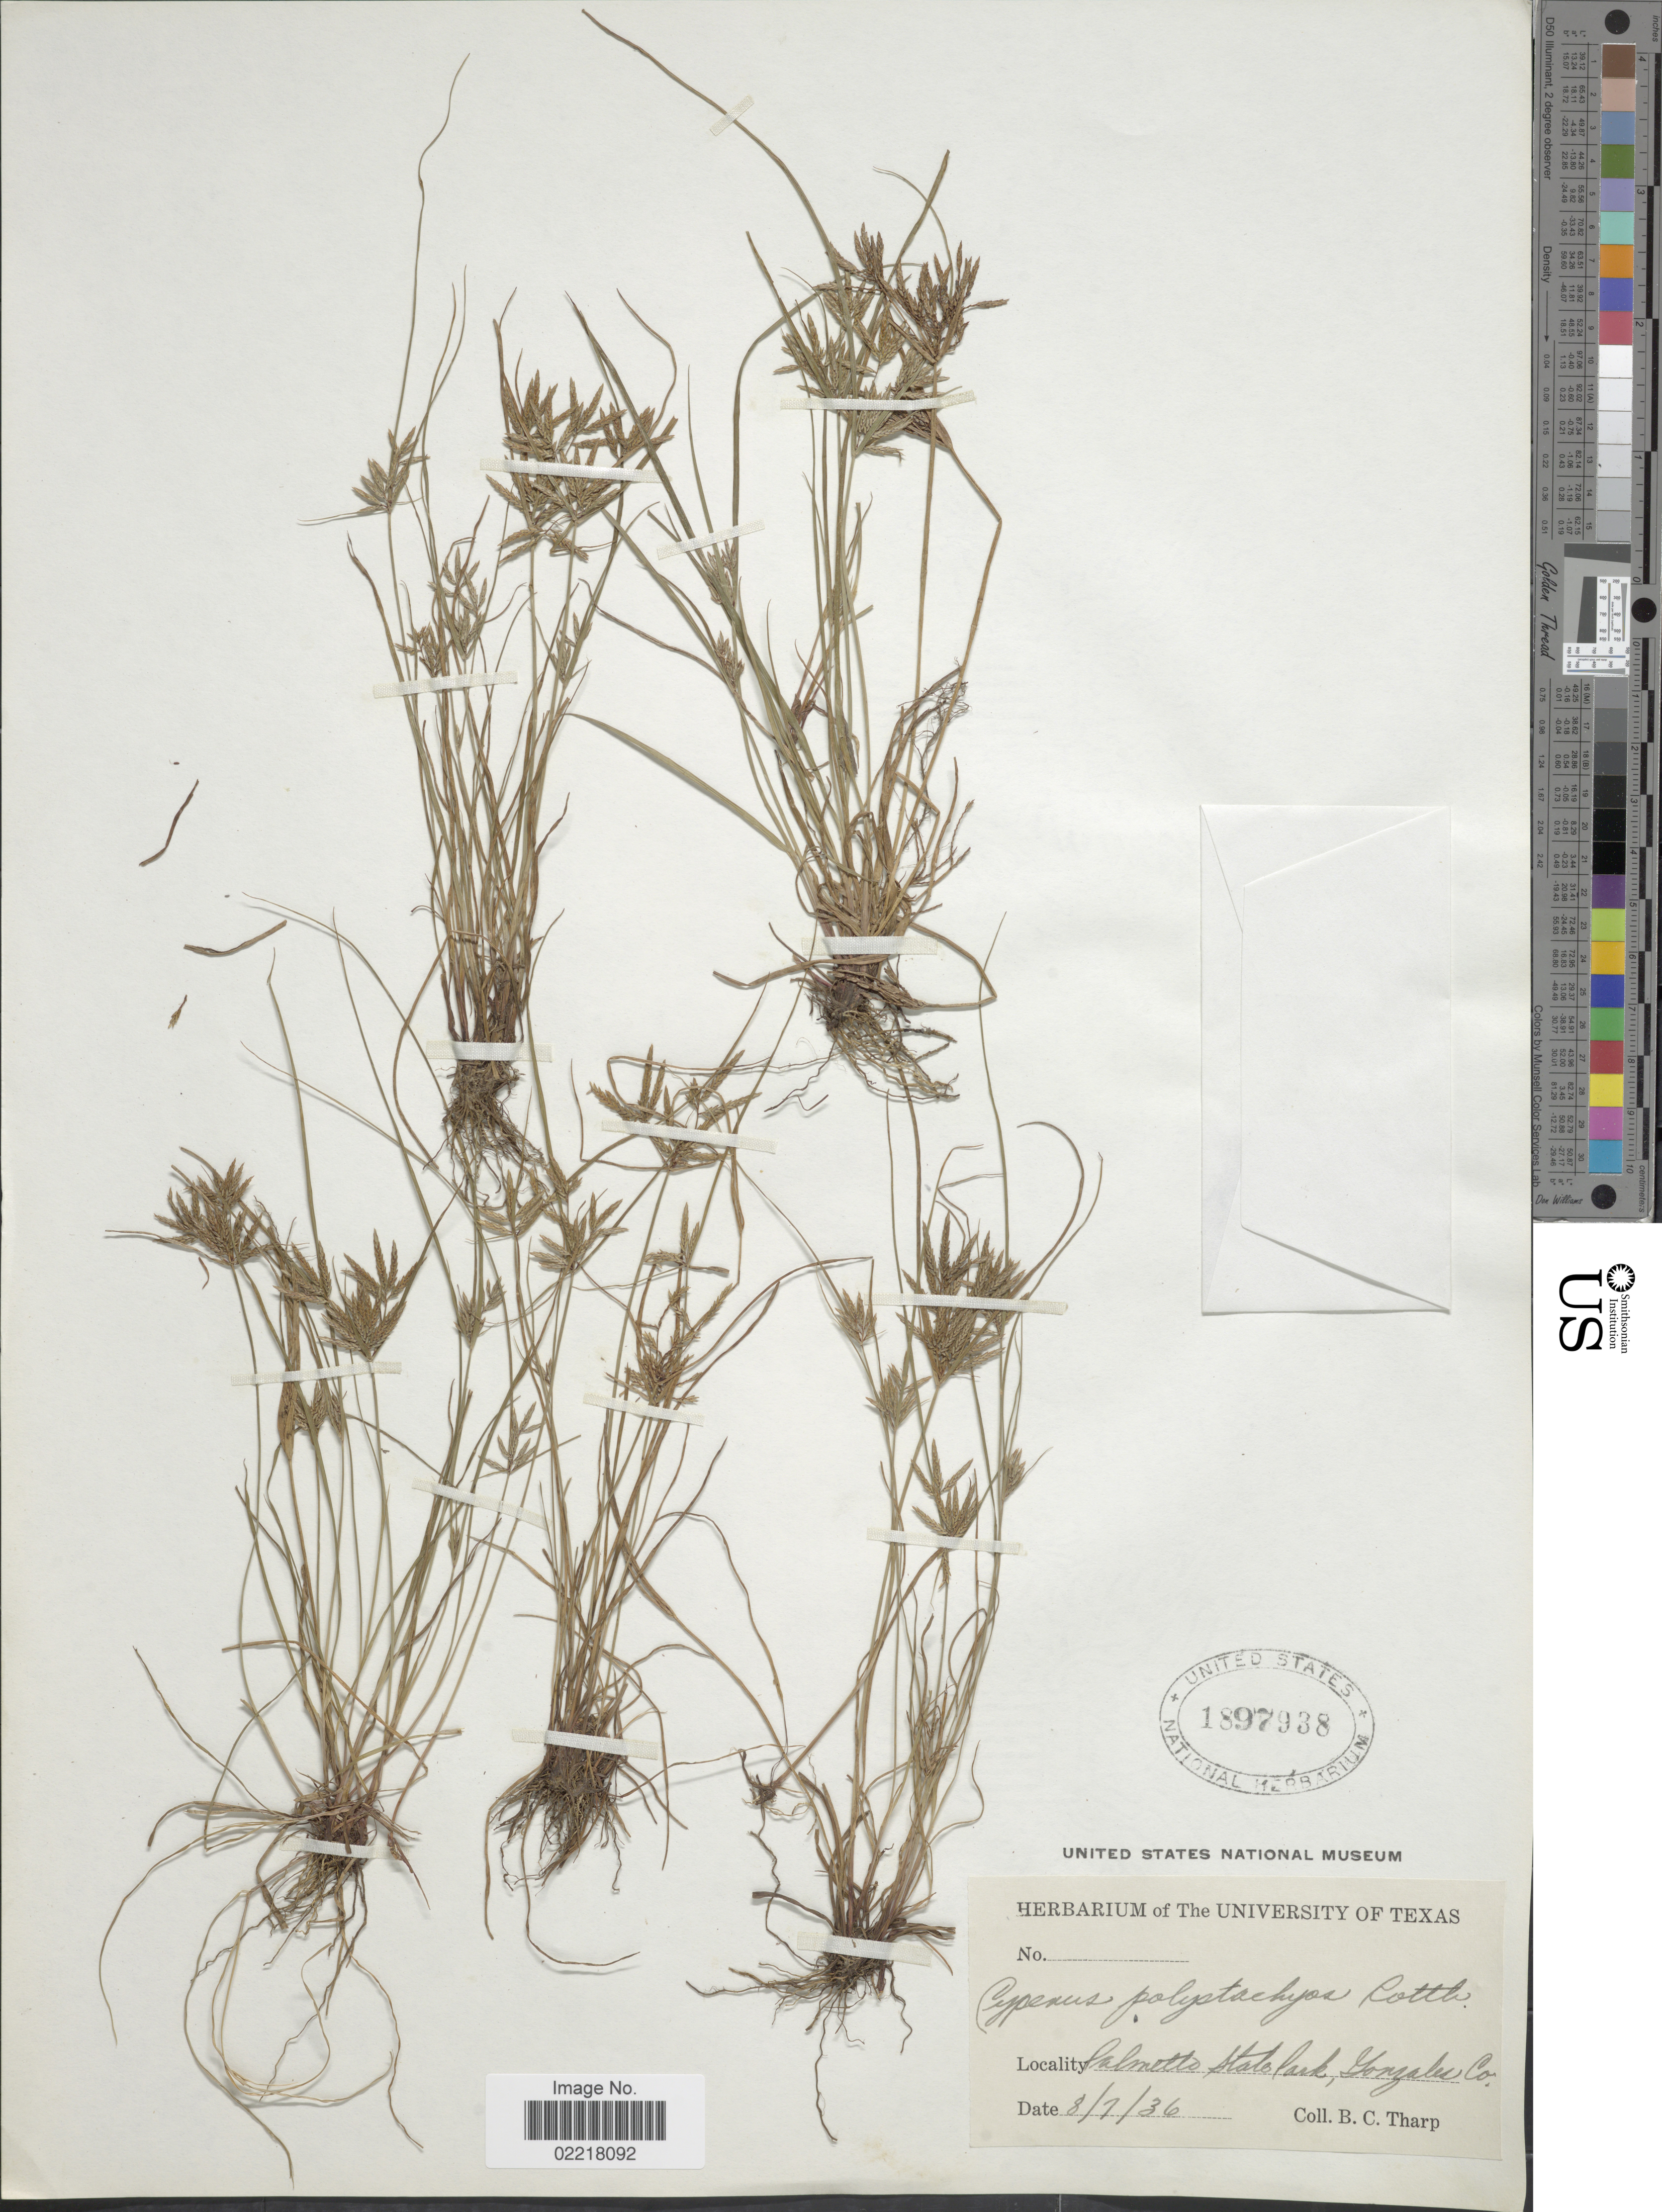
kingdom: Plantae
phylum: Tracheophyta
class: Liliopsida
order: Poales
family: Cyperaceae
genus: Cyperus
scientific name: Cyperus polystachyos var. texensis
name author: (Torr.) Fernald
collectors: B. C. Tharp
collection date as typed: Transcribed d/m/y: 7/8/36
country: United States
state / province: Texas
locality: Palmetto State Park, Gonzales Co.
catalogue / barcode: US 1897938